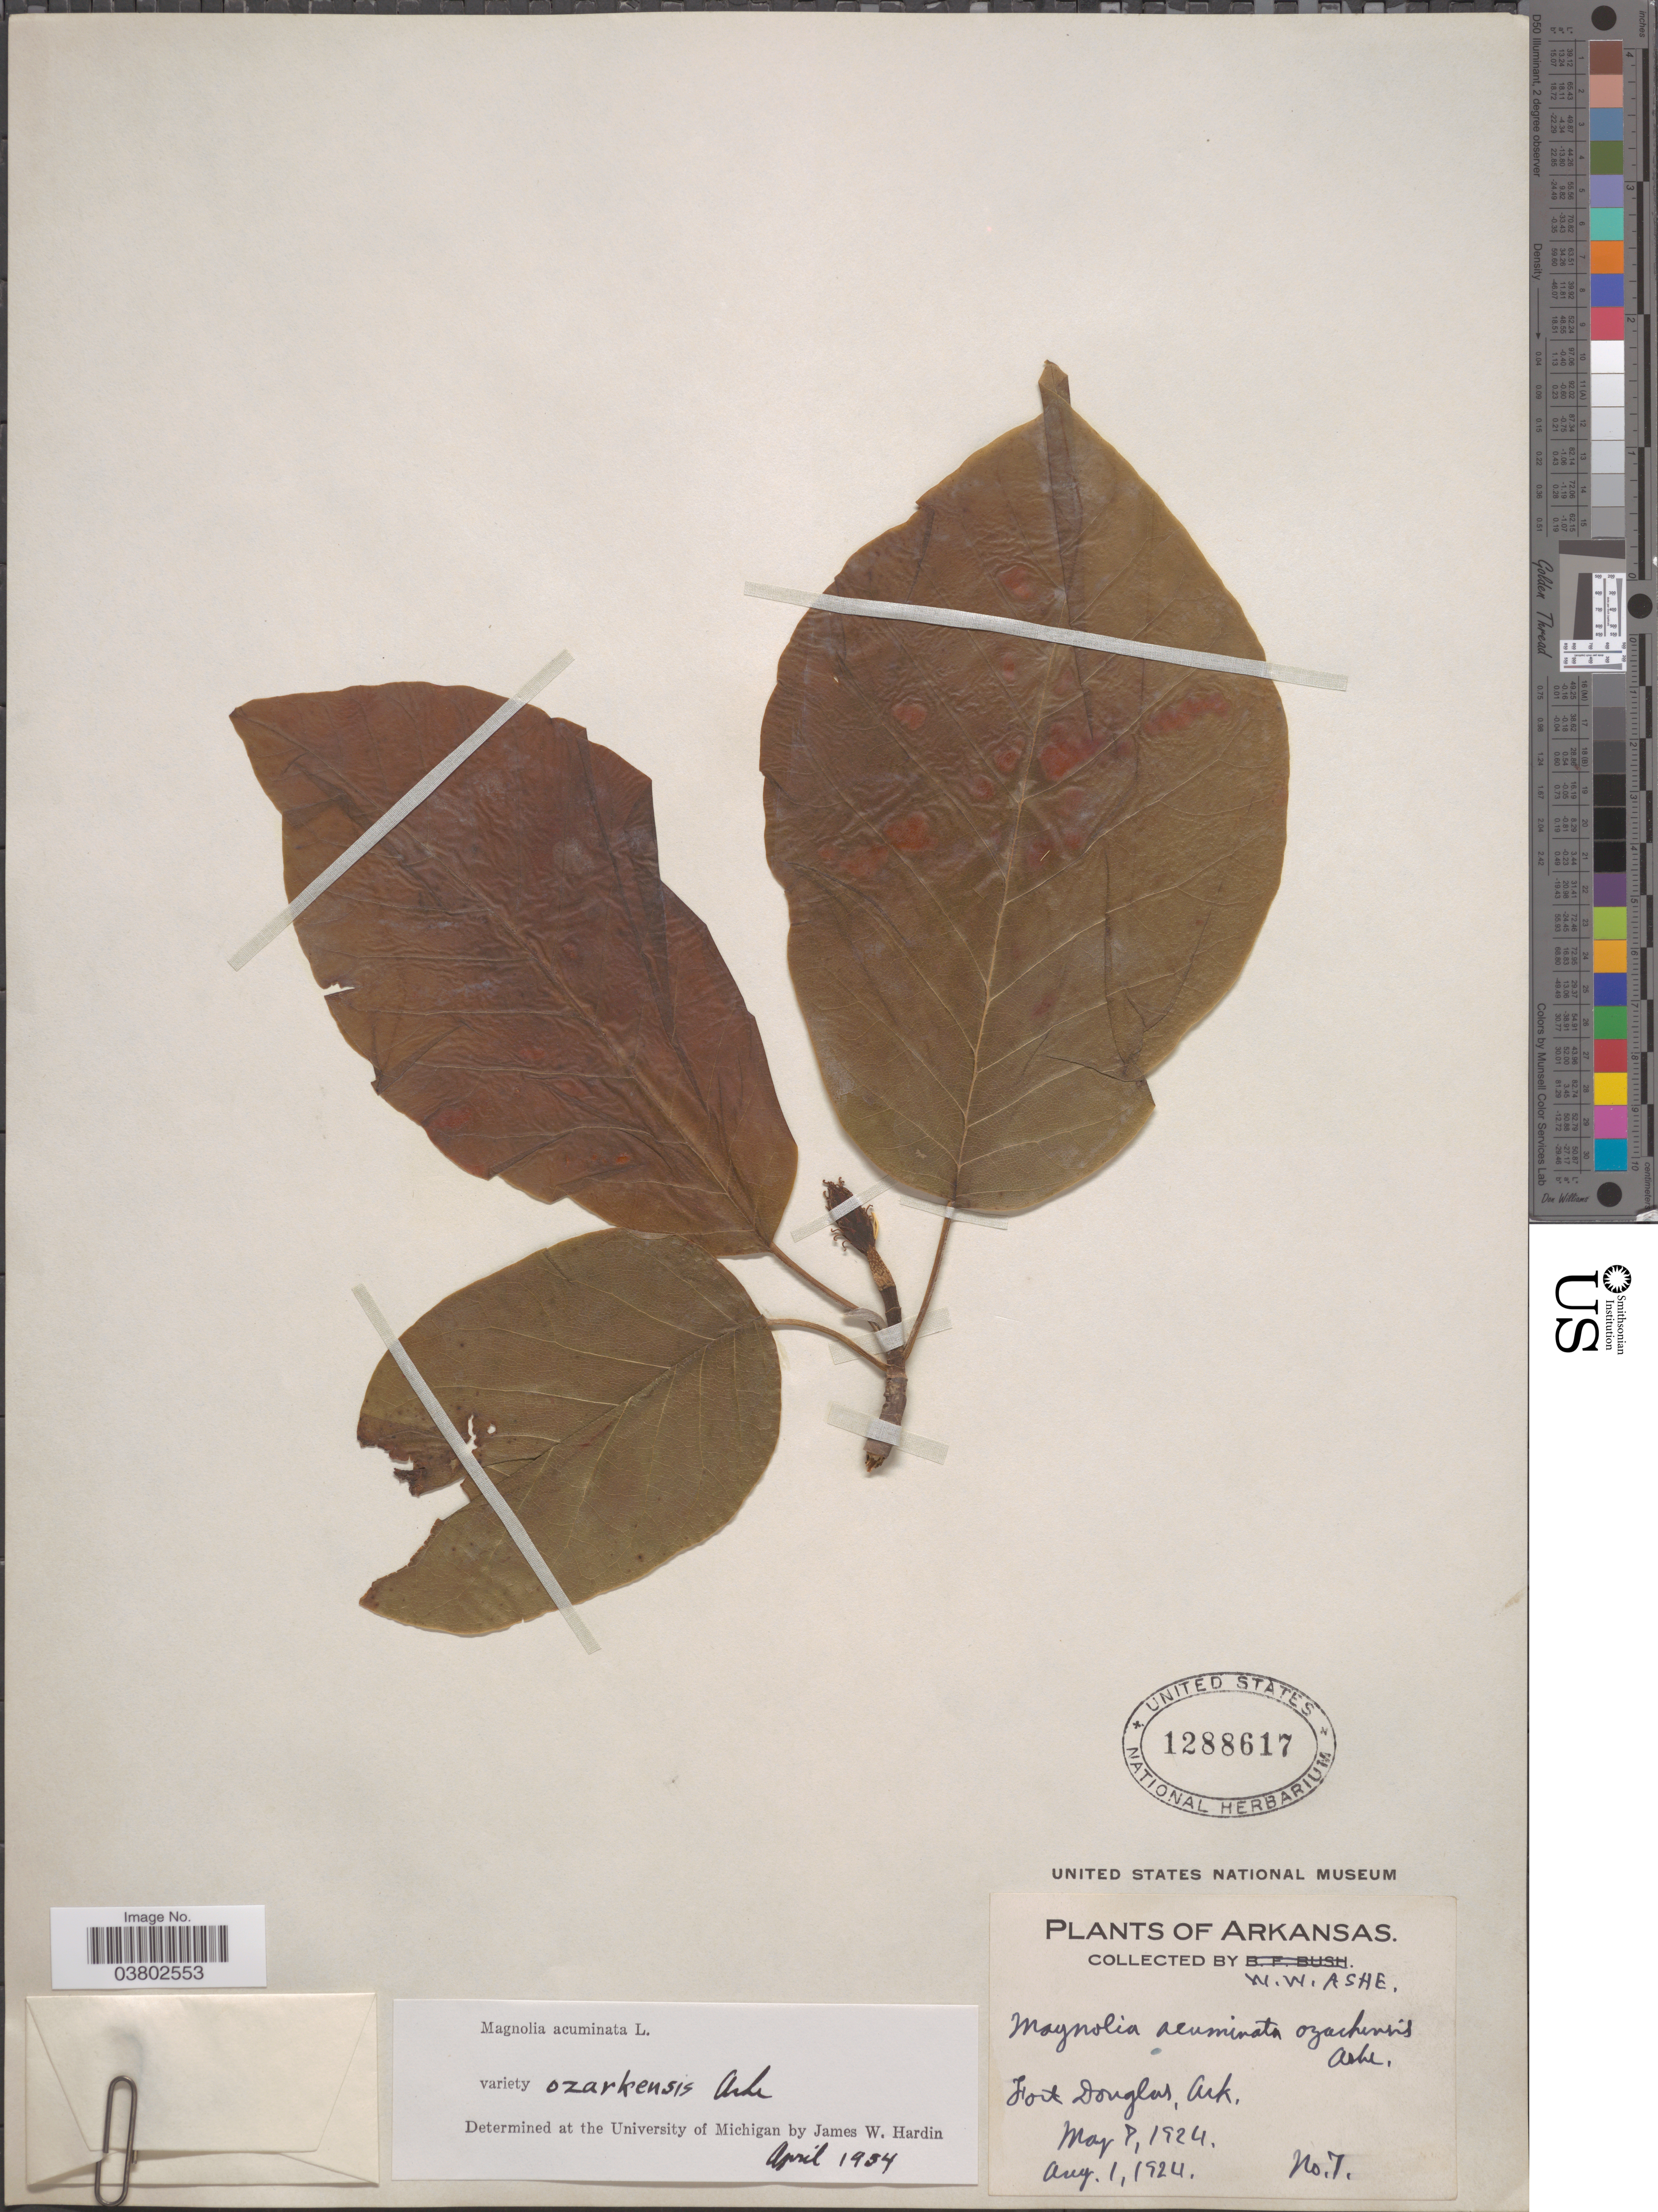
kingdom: Plantae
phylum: Tracheophyta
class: Magnoliopsida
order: Magnoliales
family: Magnoliaceae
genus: Magnolia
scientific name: Magnolia acuminata var. ozarkensis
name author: Ashe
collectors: W. W. Ashe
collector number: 7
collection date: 1924-05-07/1924-08-01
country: United States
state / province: Arkansas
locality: Fort Douglas.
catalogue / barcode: US 1288617